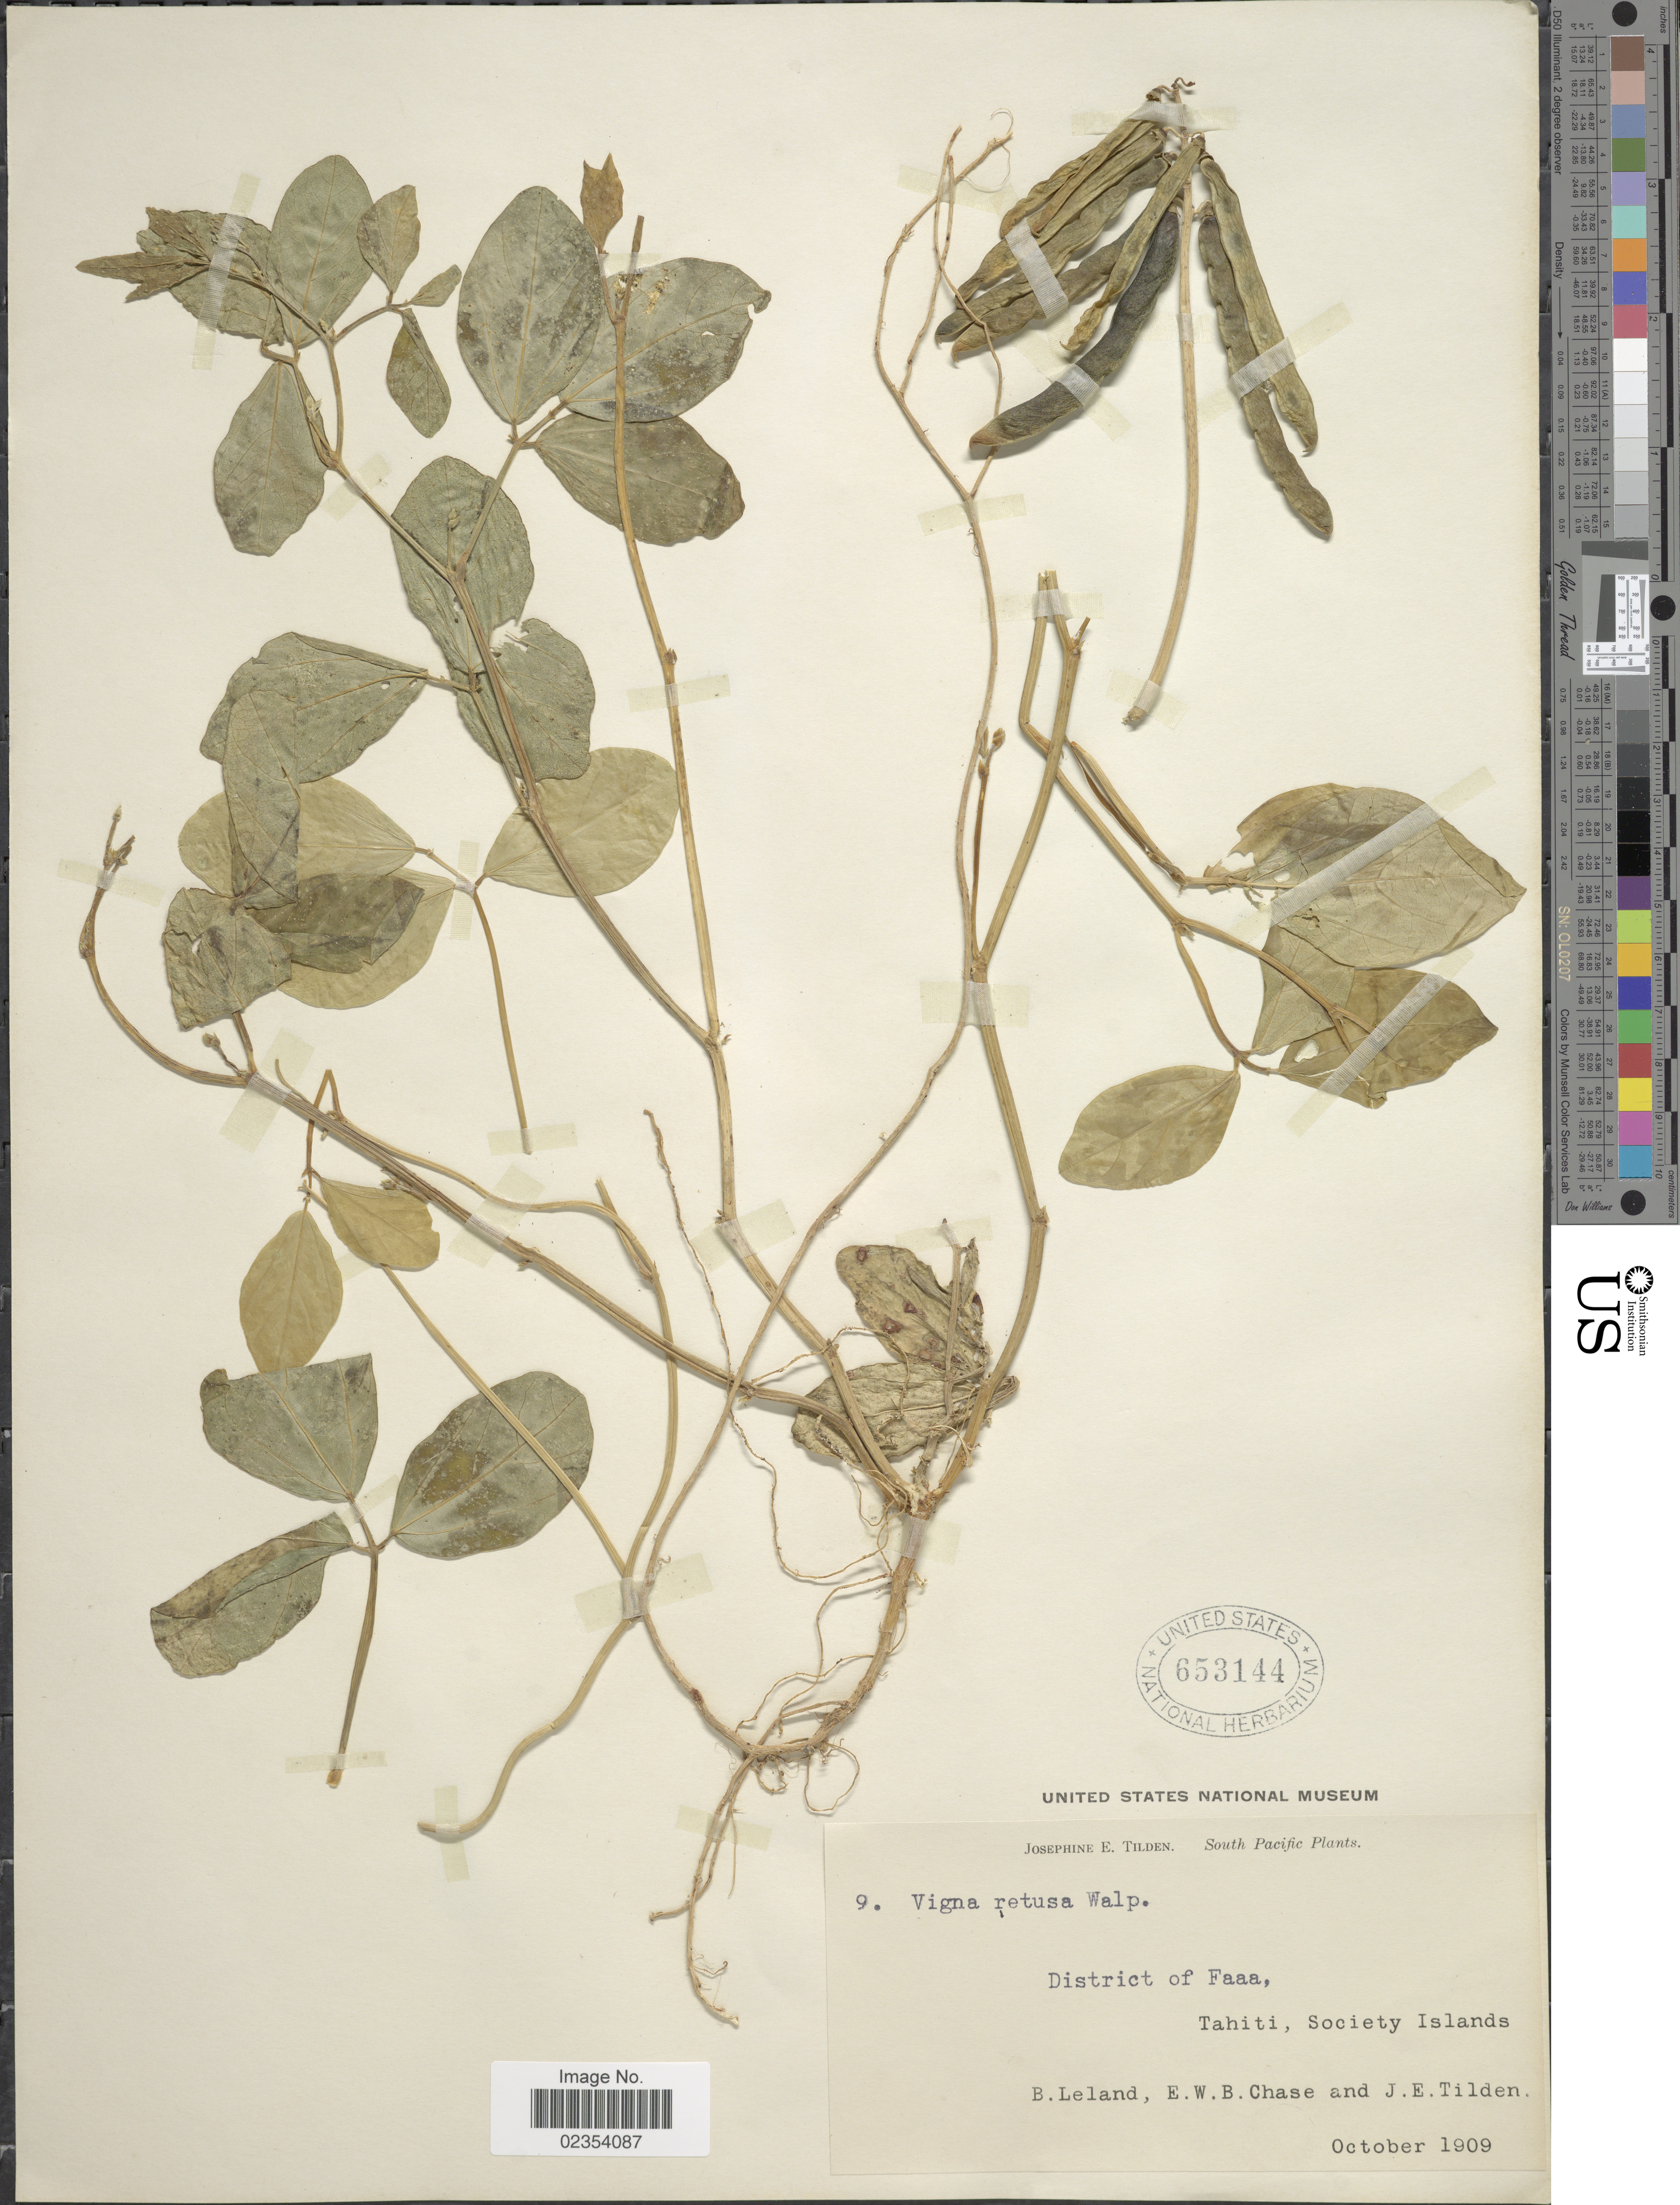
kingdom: Plantae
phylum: Tracheophyta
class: Magnoliopsida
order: Fabales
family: Fabaceae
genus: Vigna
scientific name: Vigna marina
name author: (Burm.) Merr.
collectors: B. Leland, E. W. Chase & J. E. Tilden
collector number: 9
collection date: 1909-10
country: French Polynesia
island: Tahiti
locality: South Pacific. District of Faaa, Tahiti, Society Islands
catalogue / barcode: US 653144